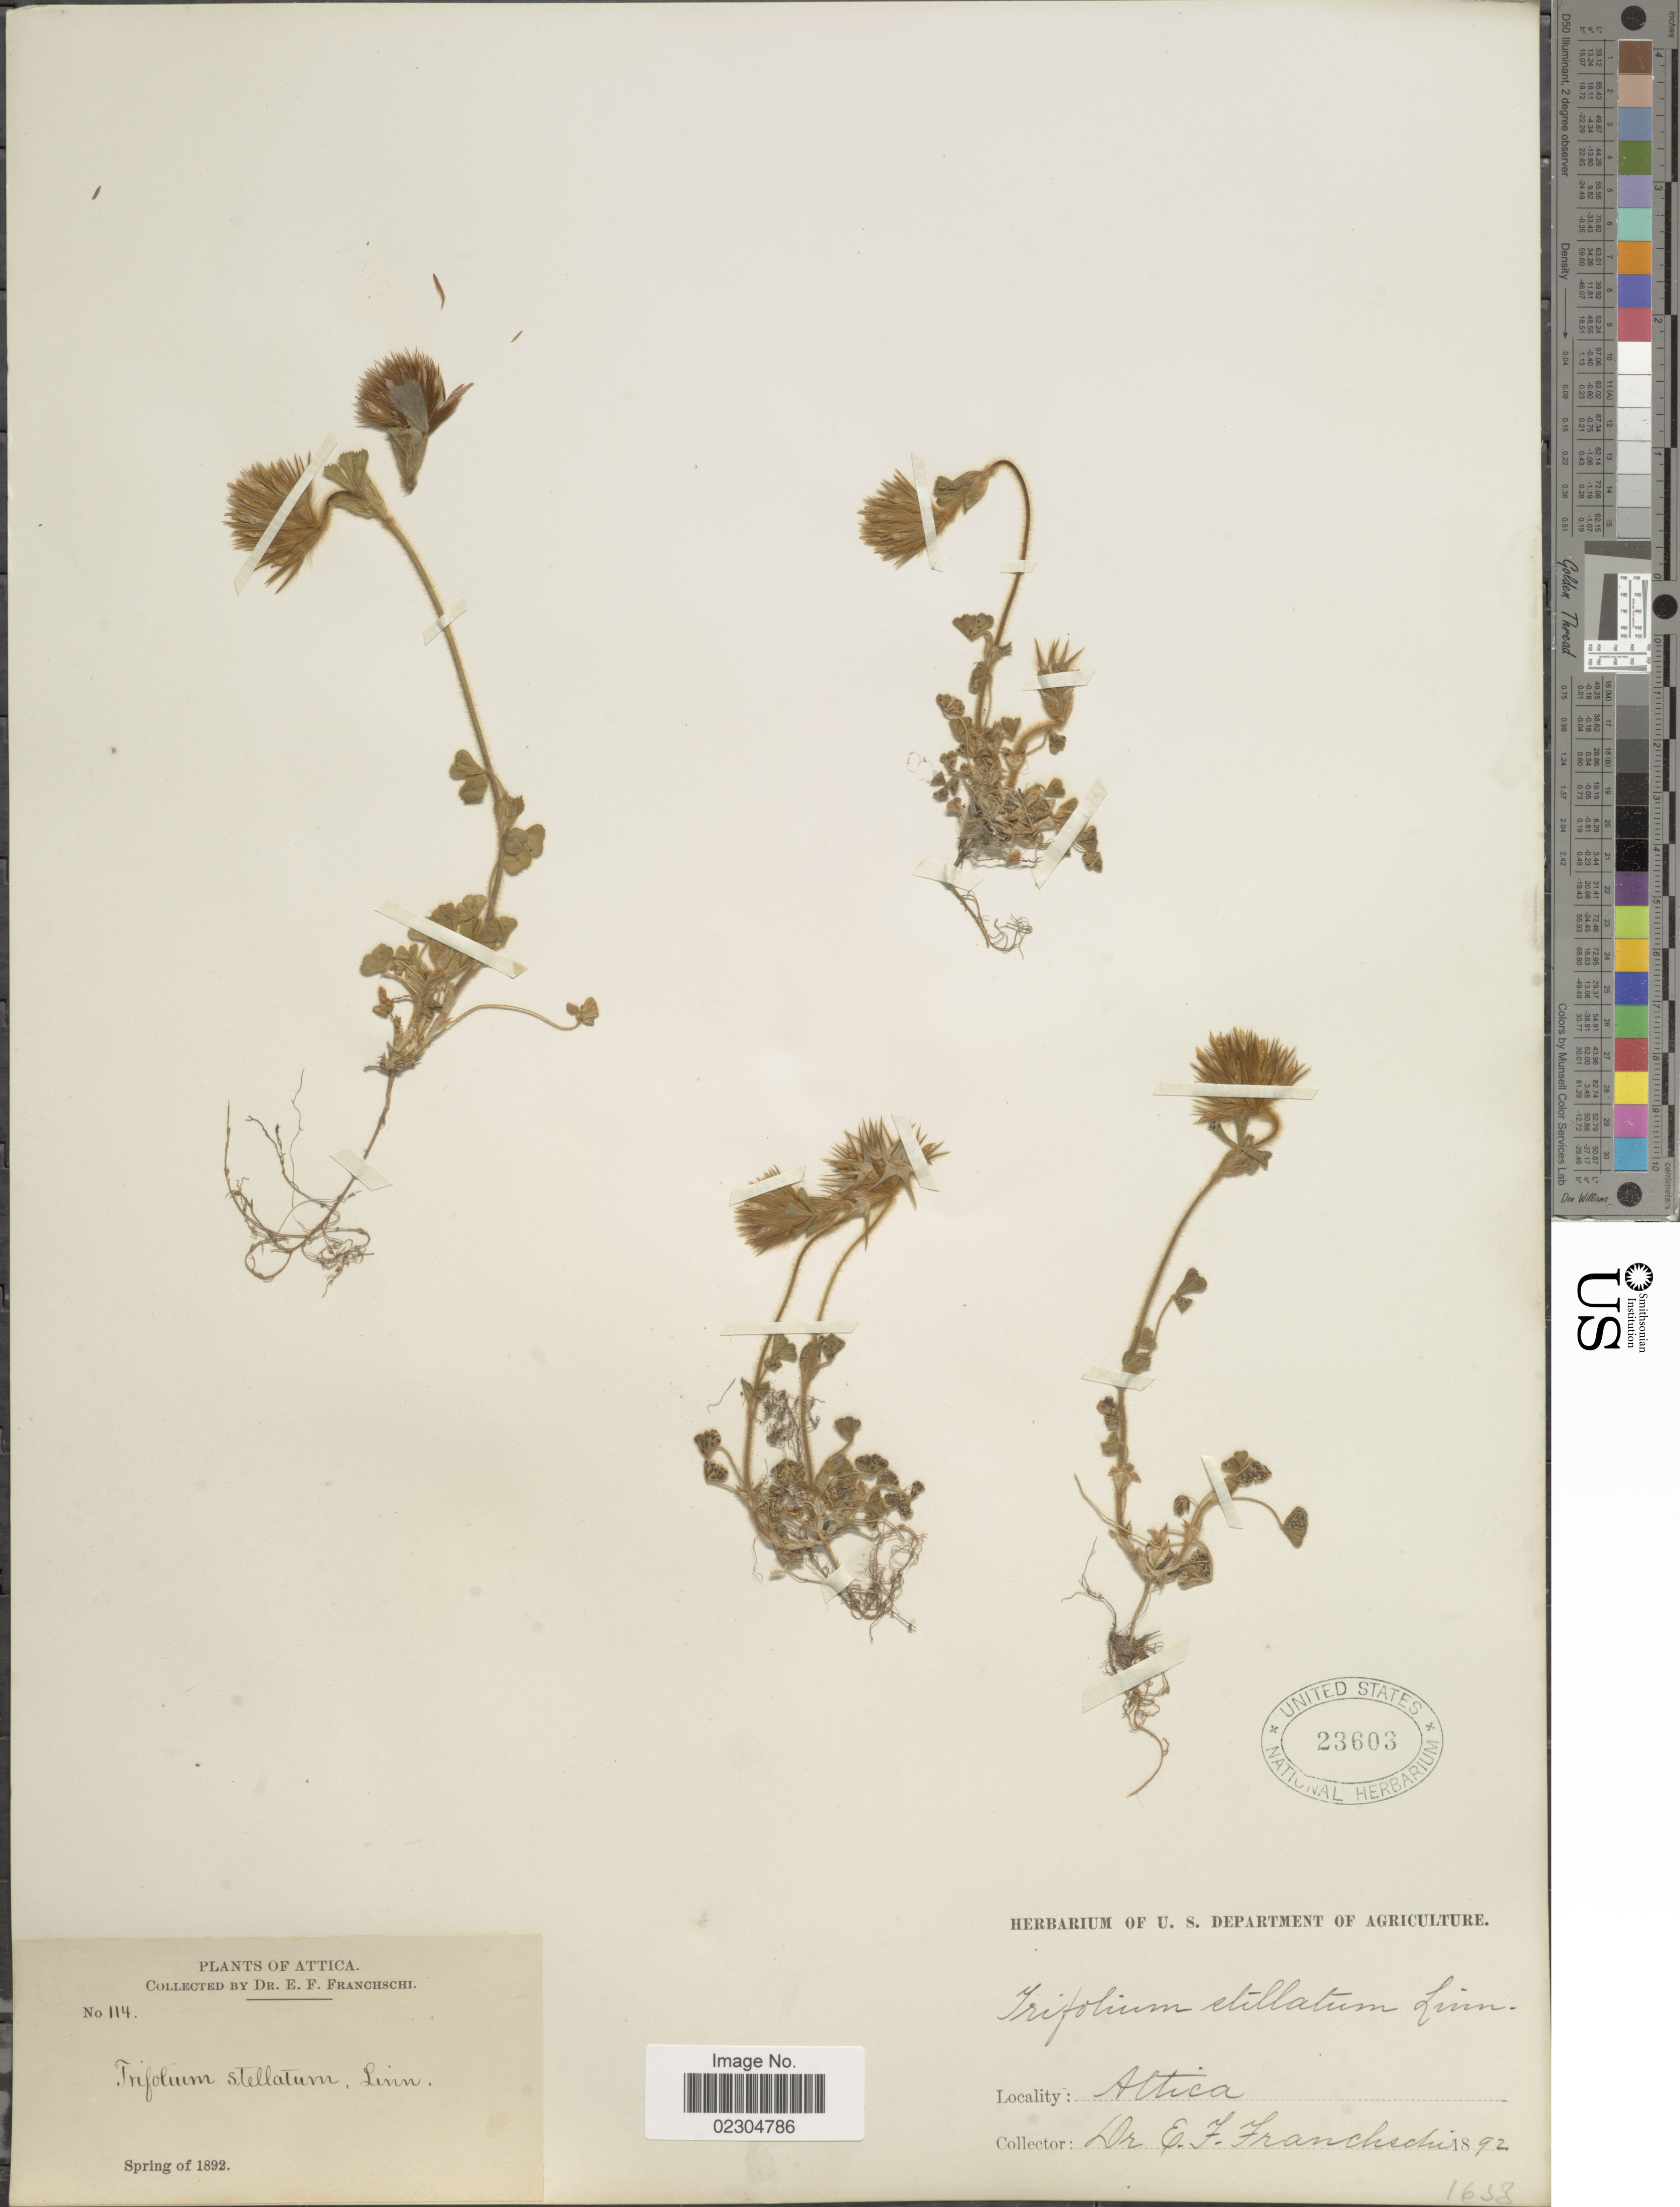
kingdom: Plantae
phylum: Tracheophyta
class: Magnoliopsida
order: Fabales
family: Fabaceae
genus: Trifolium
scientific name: Trifolium stellatum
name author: L.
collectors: E. Franchschi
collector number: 114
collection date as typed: Spring of 1882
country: Greece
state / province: Attica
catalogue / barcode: US 23603